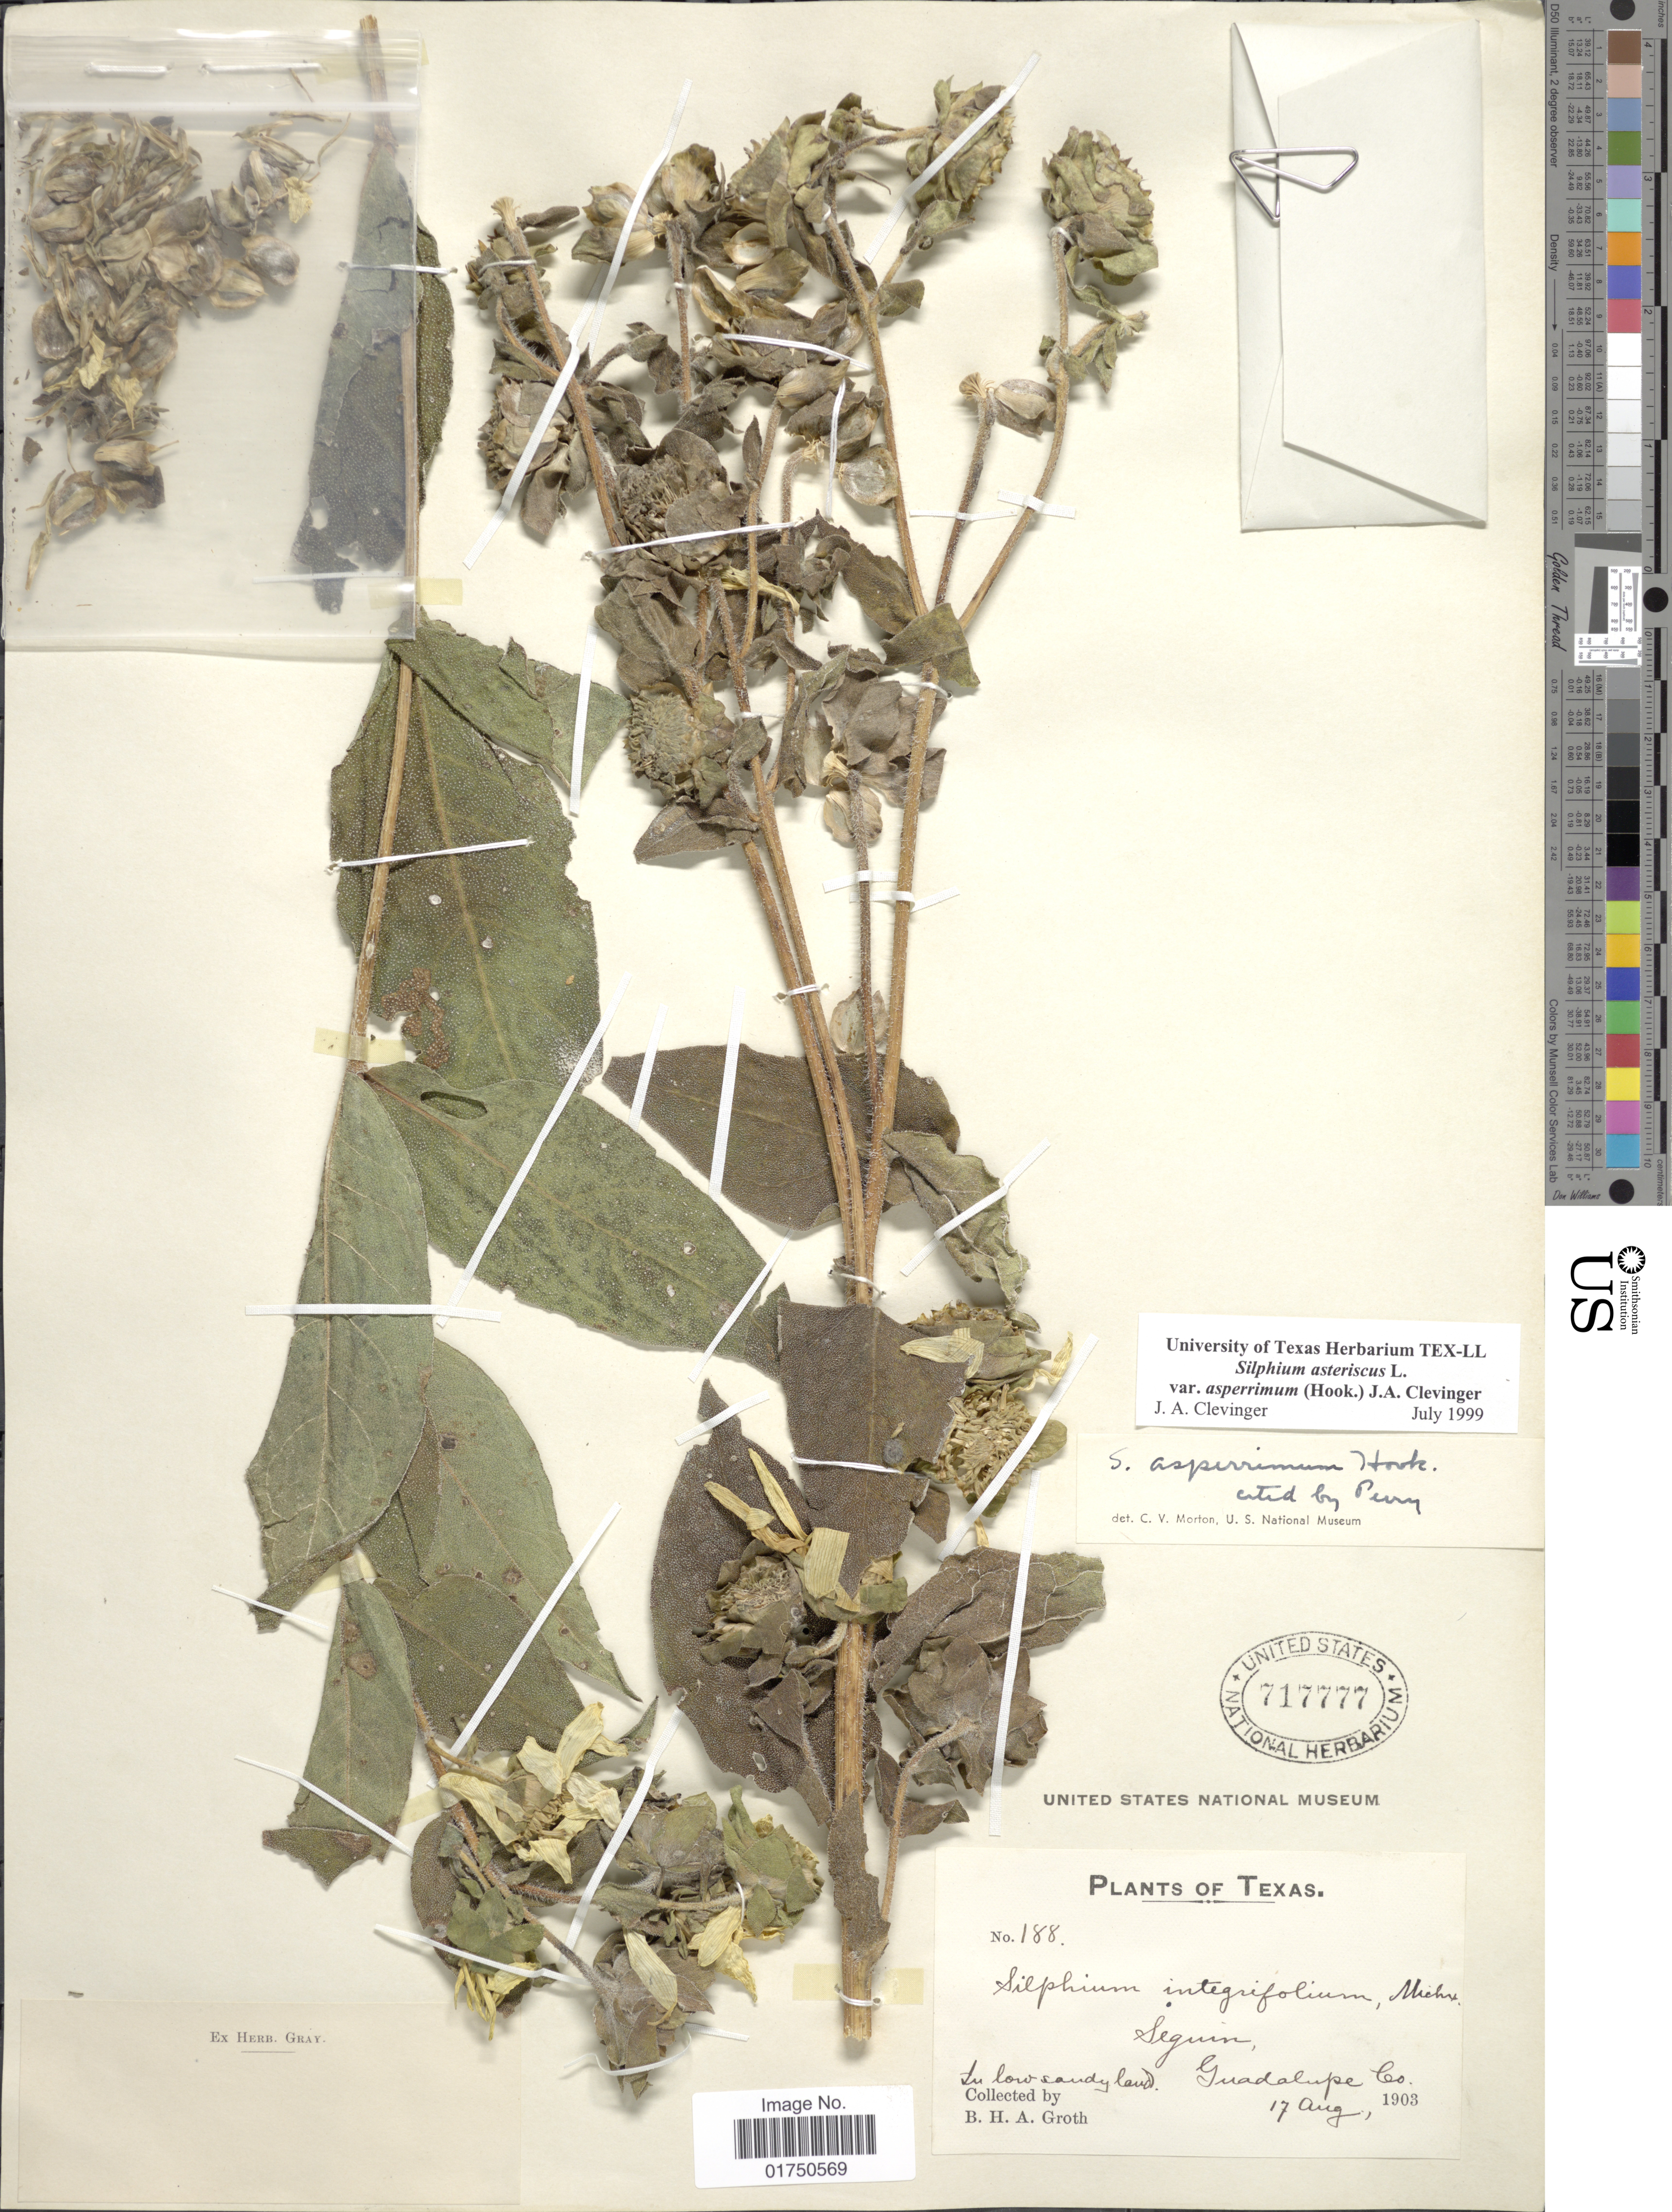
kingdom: Plantae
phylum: Tracheophyta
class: Magnoliopsida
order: Asterales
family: Asteraceae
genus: Silphium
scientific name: Silphium asteriscus var. asperrimum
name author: (Hook.) Clevinger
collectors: B. Groth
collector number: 188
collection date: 1903-08-17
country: United States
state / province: Texas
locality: Seguin, Guadalupe Co.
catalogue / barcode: US 717777